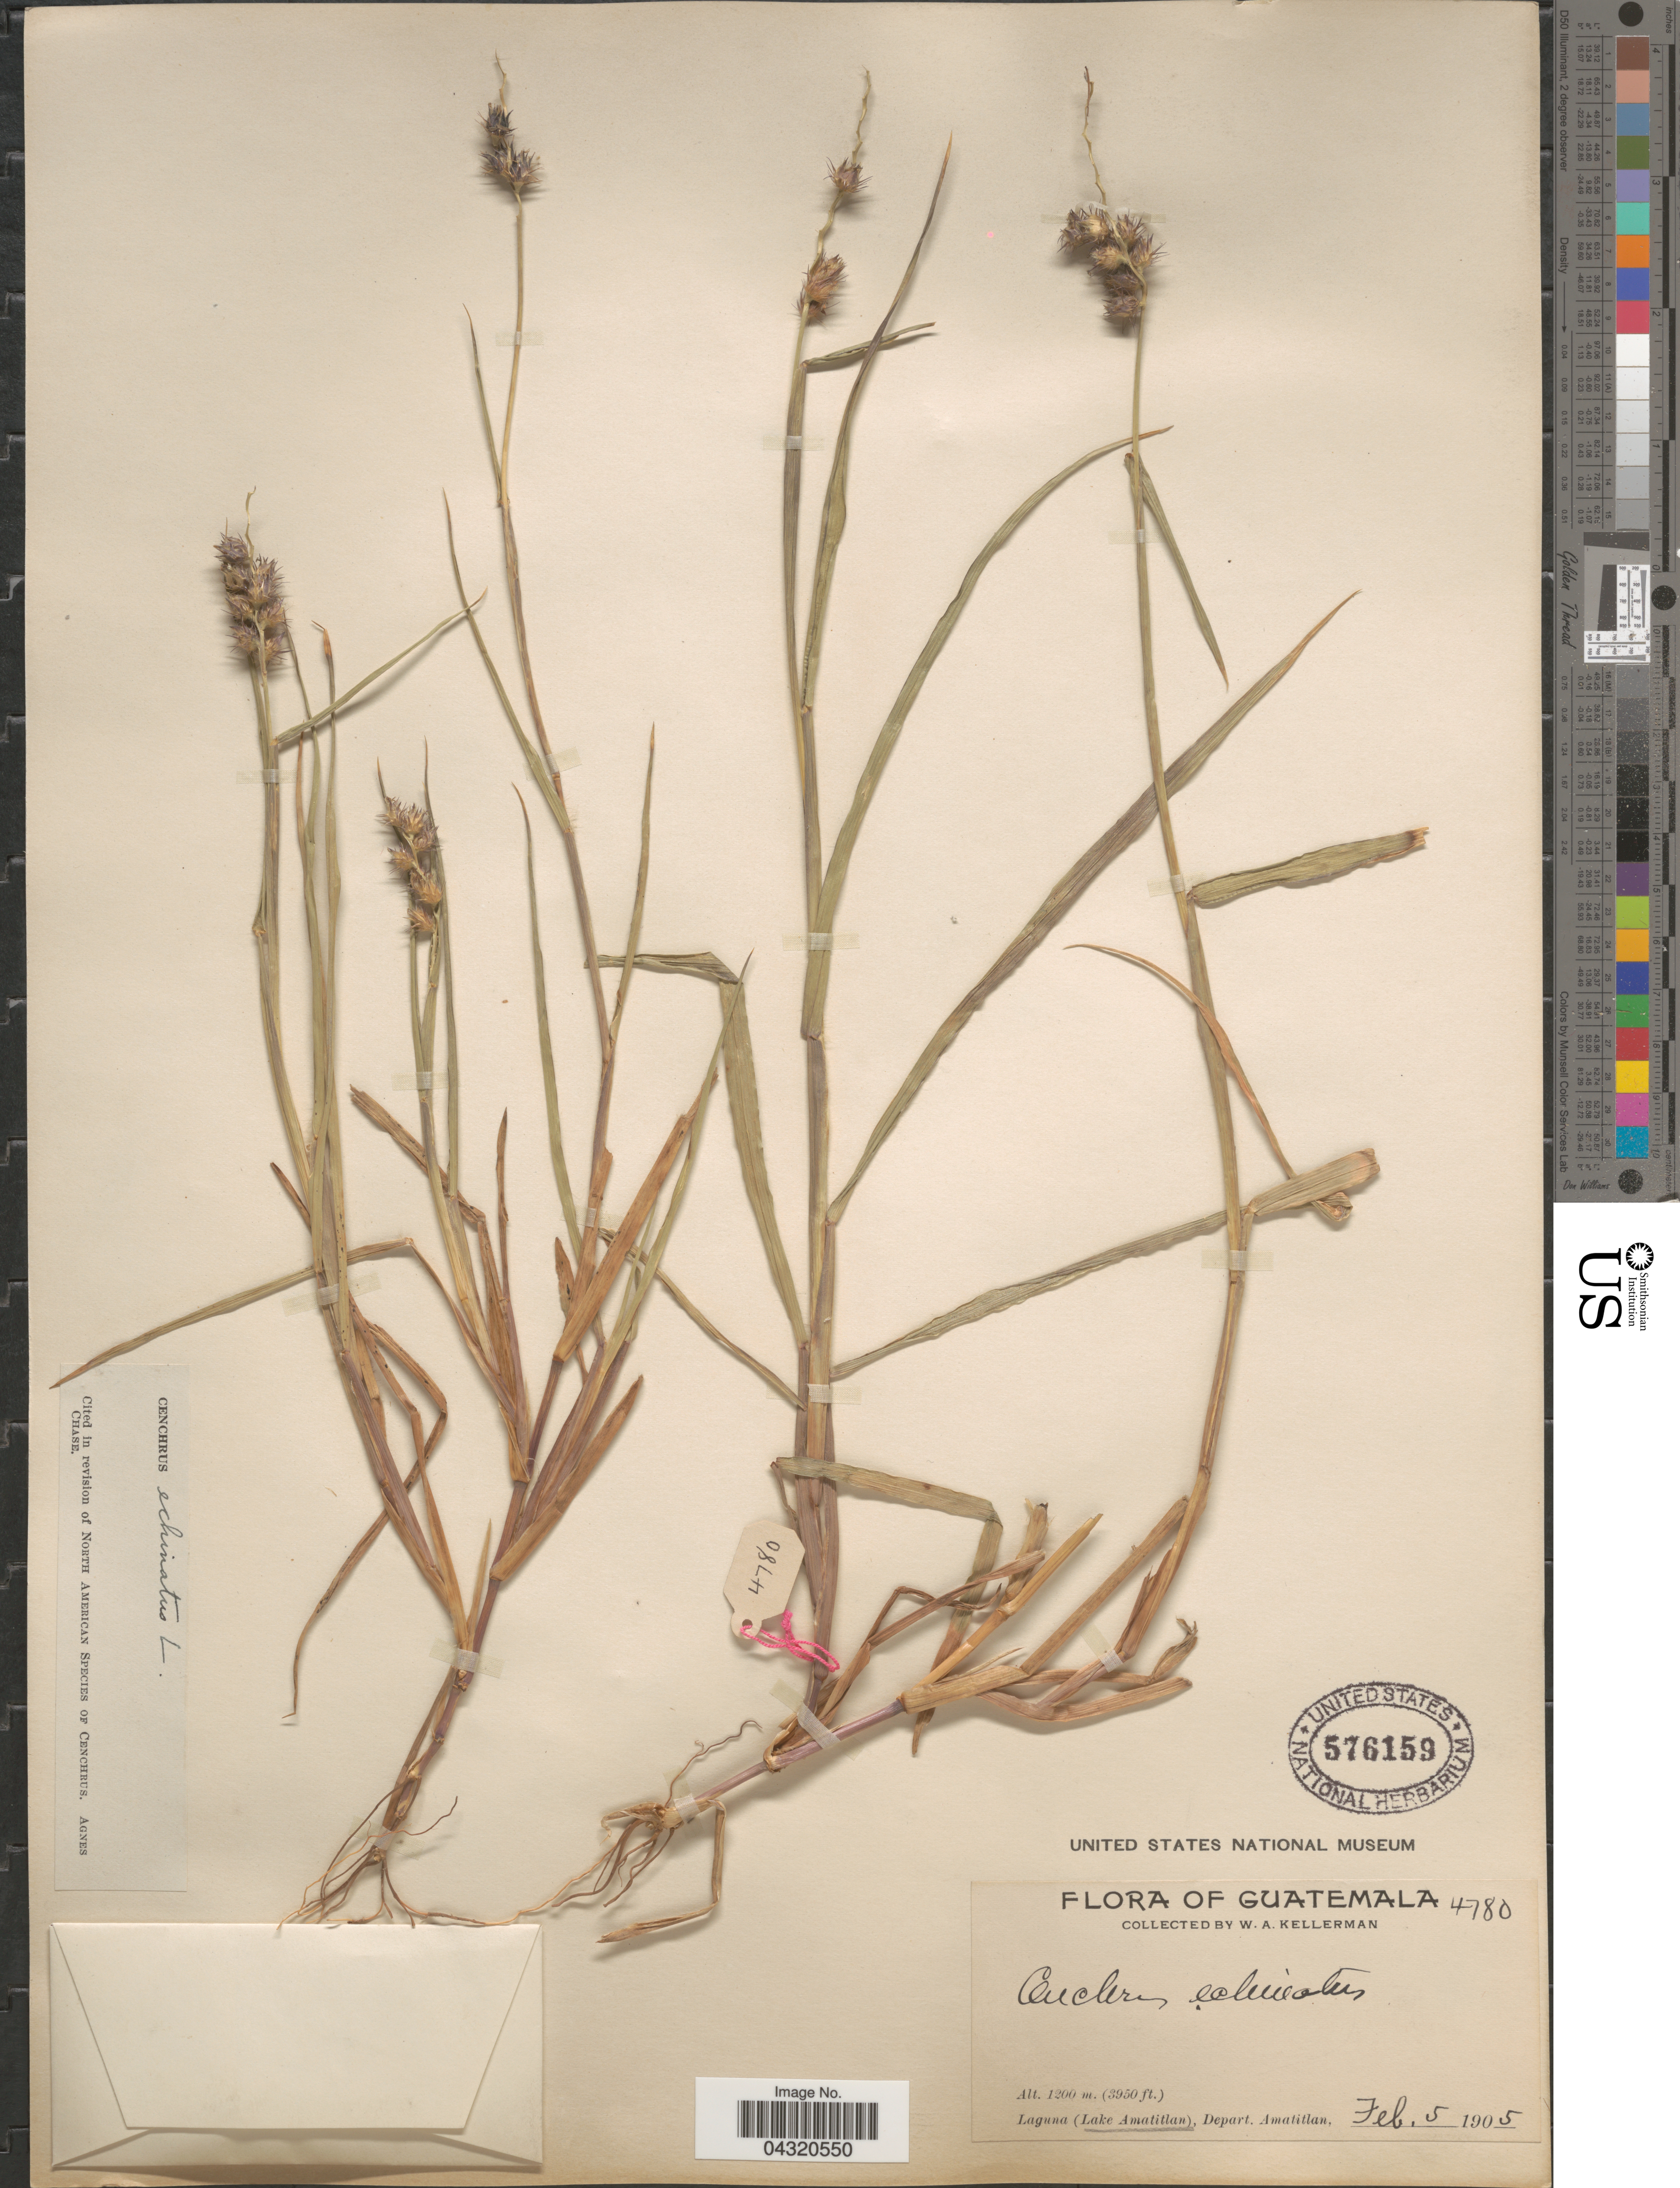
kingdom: Plantae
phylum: Tracheophyta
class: Liliopsida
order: Poales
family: Poaceae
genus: Cenchrus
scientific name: Cenchrus echinatus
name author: L.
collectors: W. Kellerman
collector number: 4780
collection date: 1905-02-05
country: Guatemala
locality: Laguna (Lake Amatitlan), Depart. Amatitlan.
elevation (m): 1200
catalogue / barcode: US 576159